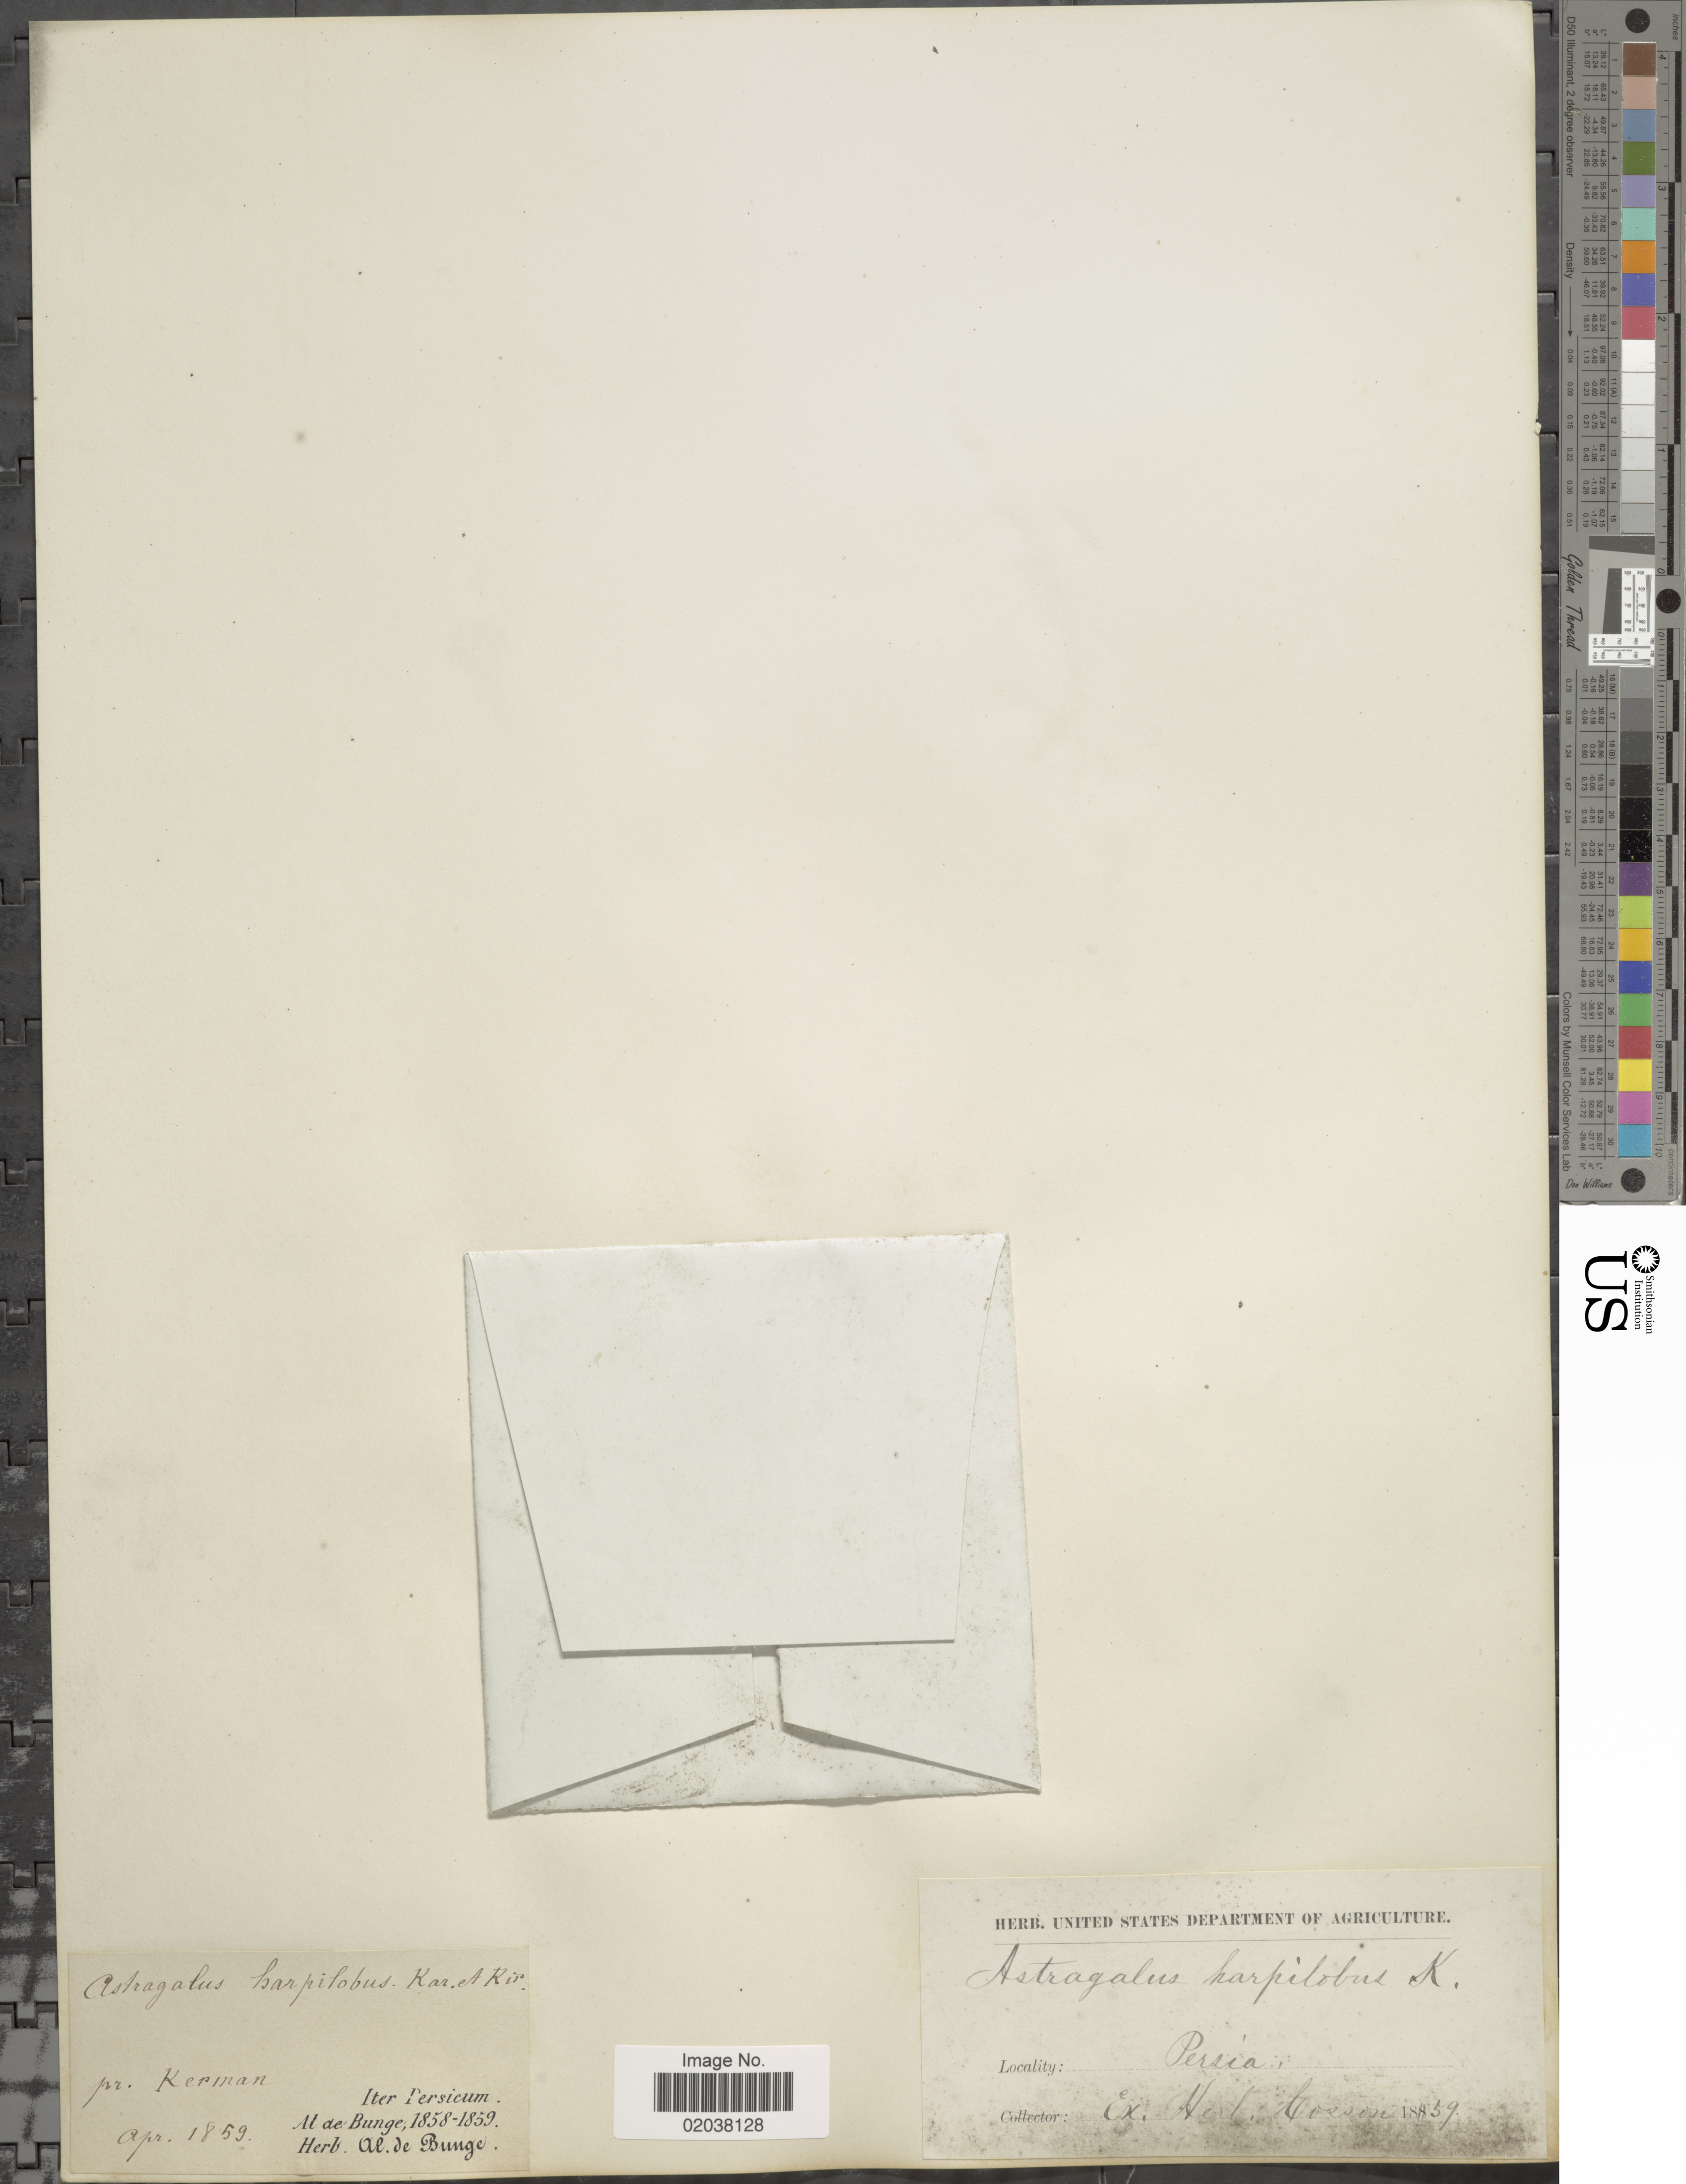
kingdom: Plantae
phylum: Tracheophyta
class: Magnoliopsida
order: Fabales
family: Fabaceae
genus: Astragalus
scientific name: Astragalus harpilobus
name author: Boiss.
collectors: ex herb. Al. de Bung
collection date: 1859-04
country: Iran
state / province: Kerman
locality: Iter Persicum, Persia